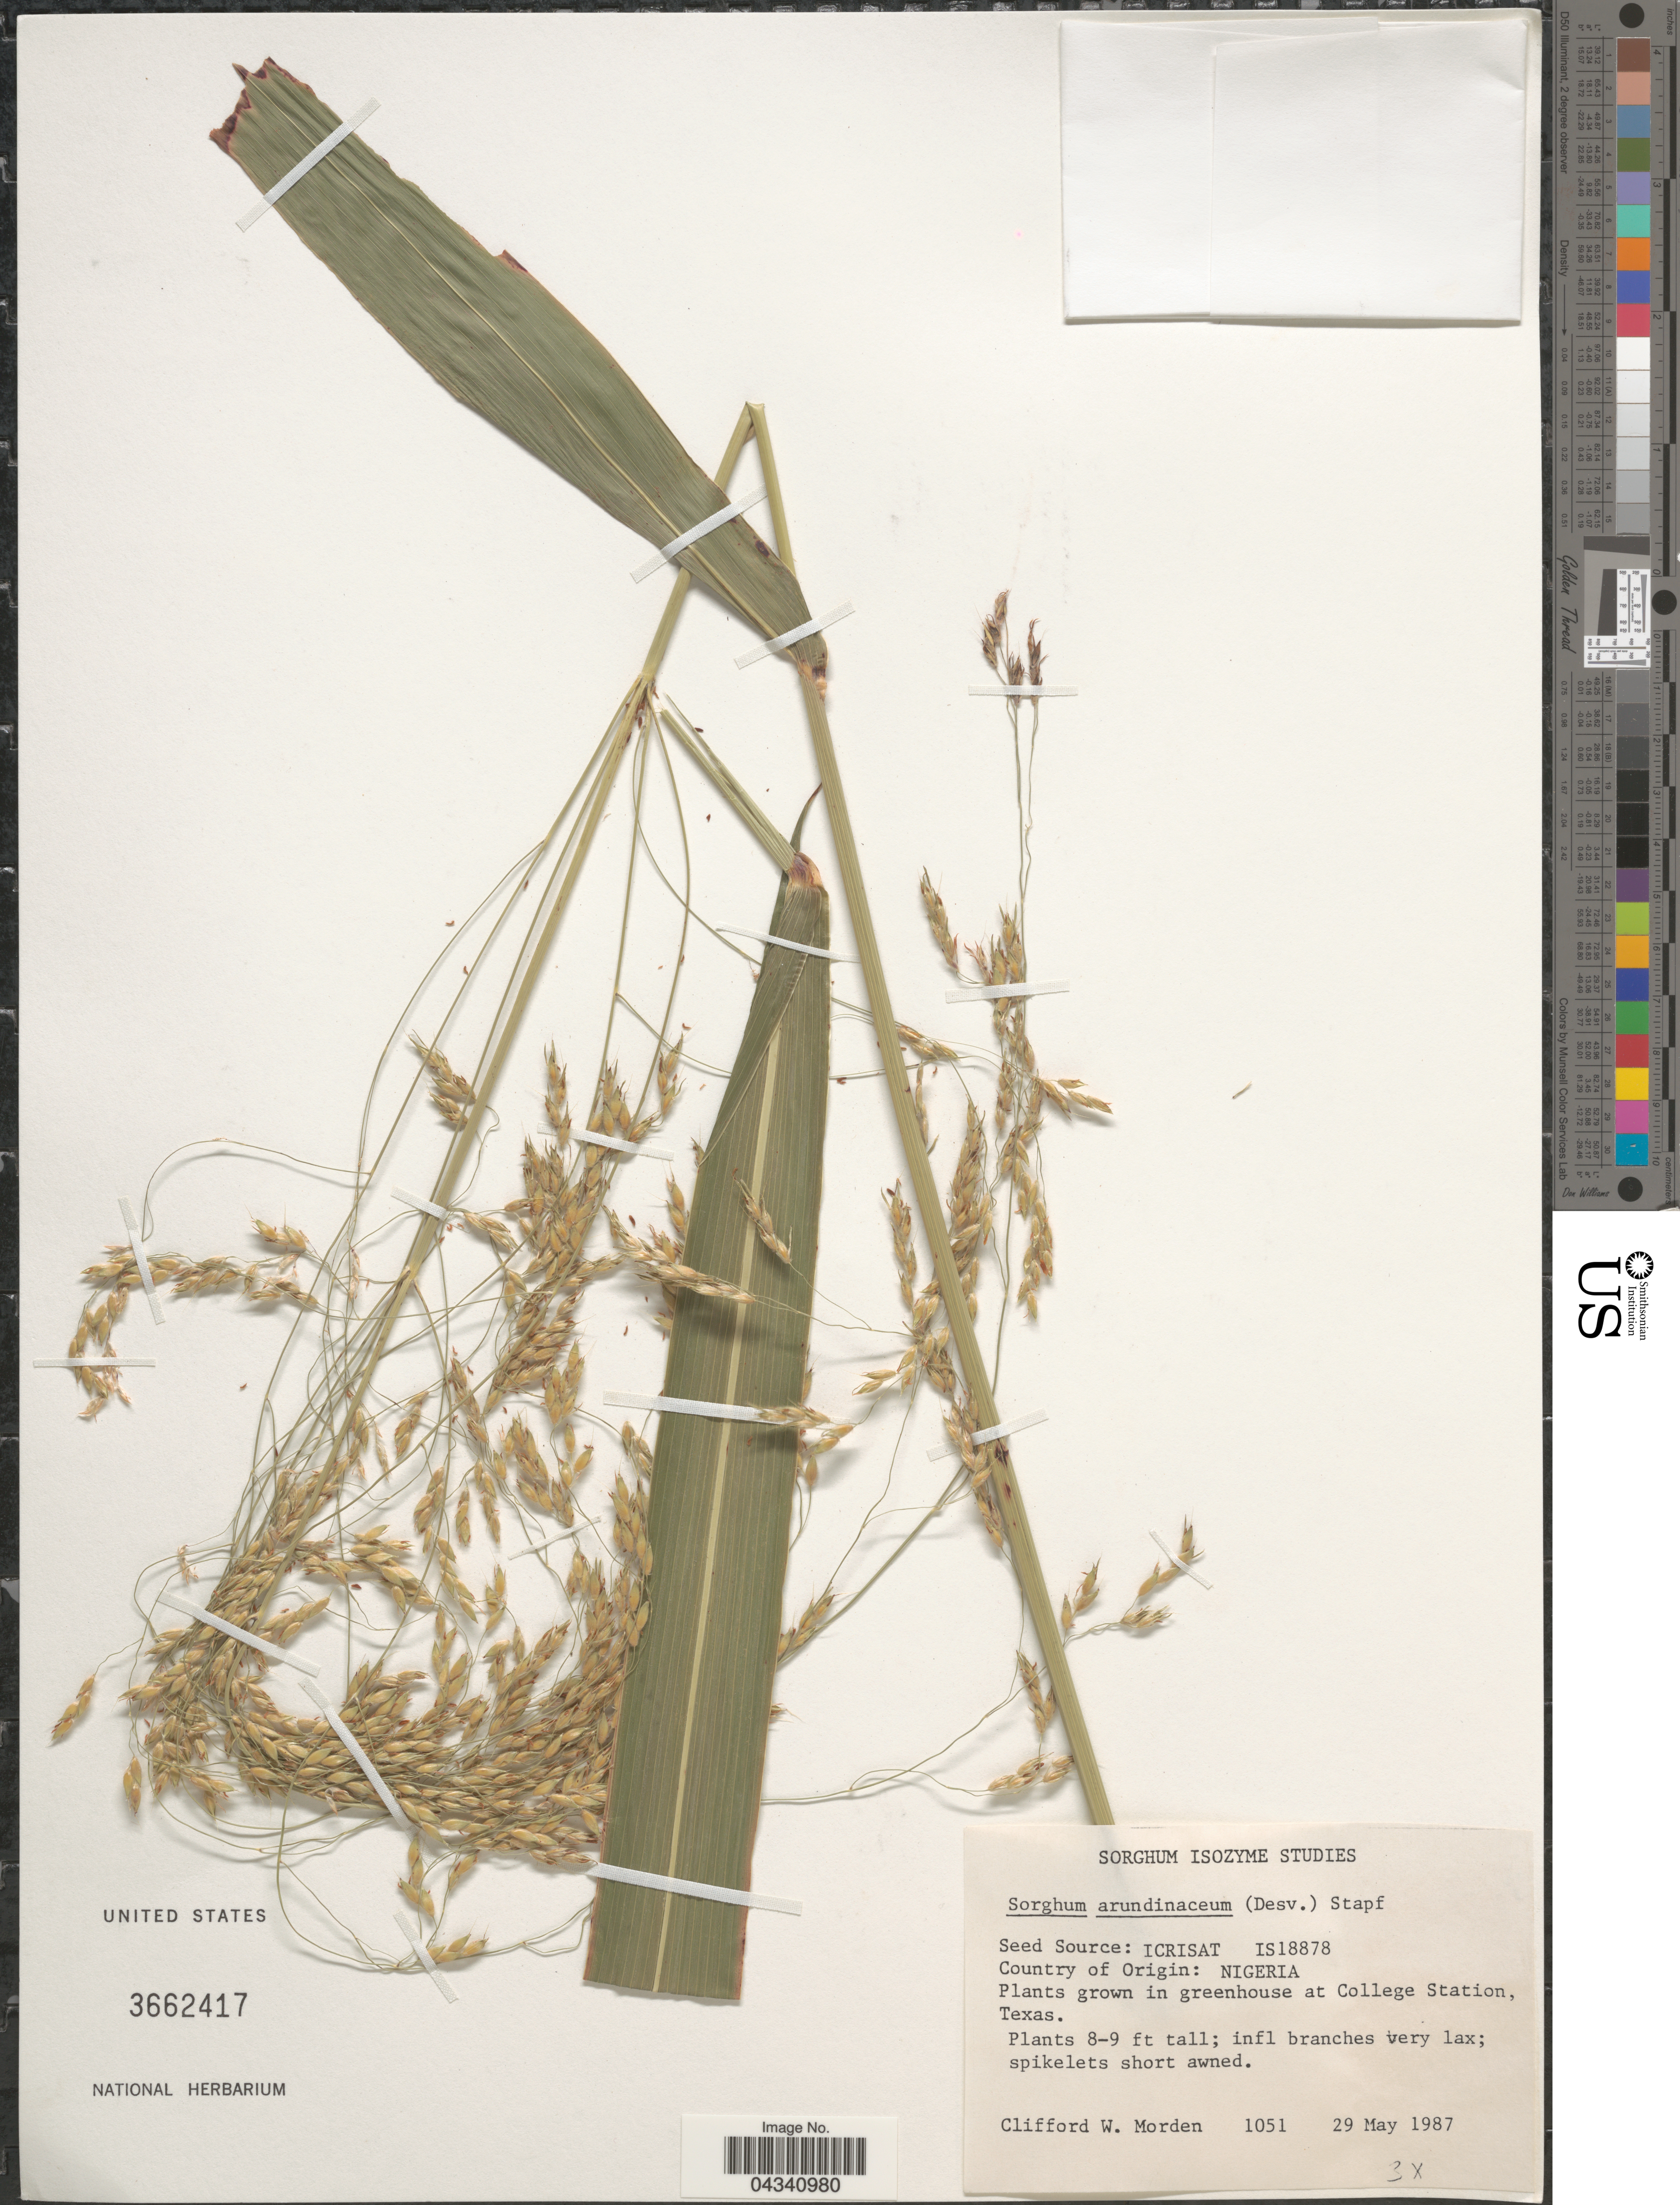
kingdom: Plantae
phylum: Tracheophyta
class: Liliopsida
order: Poales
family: Poaceae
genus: Sorghum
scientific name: Sorghum arundinaceum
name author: (Desv.) Stapf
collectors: C. W. Morden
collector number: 1051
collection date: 1987-05-29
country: United States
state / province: Texas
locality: In greenhouse at College Station.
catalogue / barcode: US 3662417